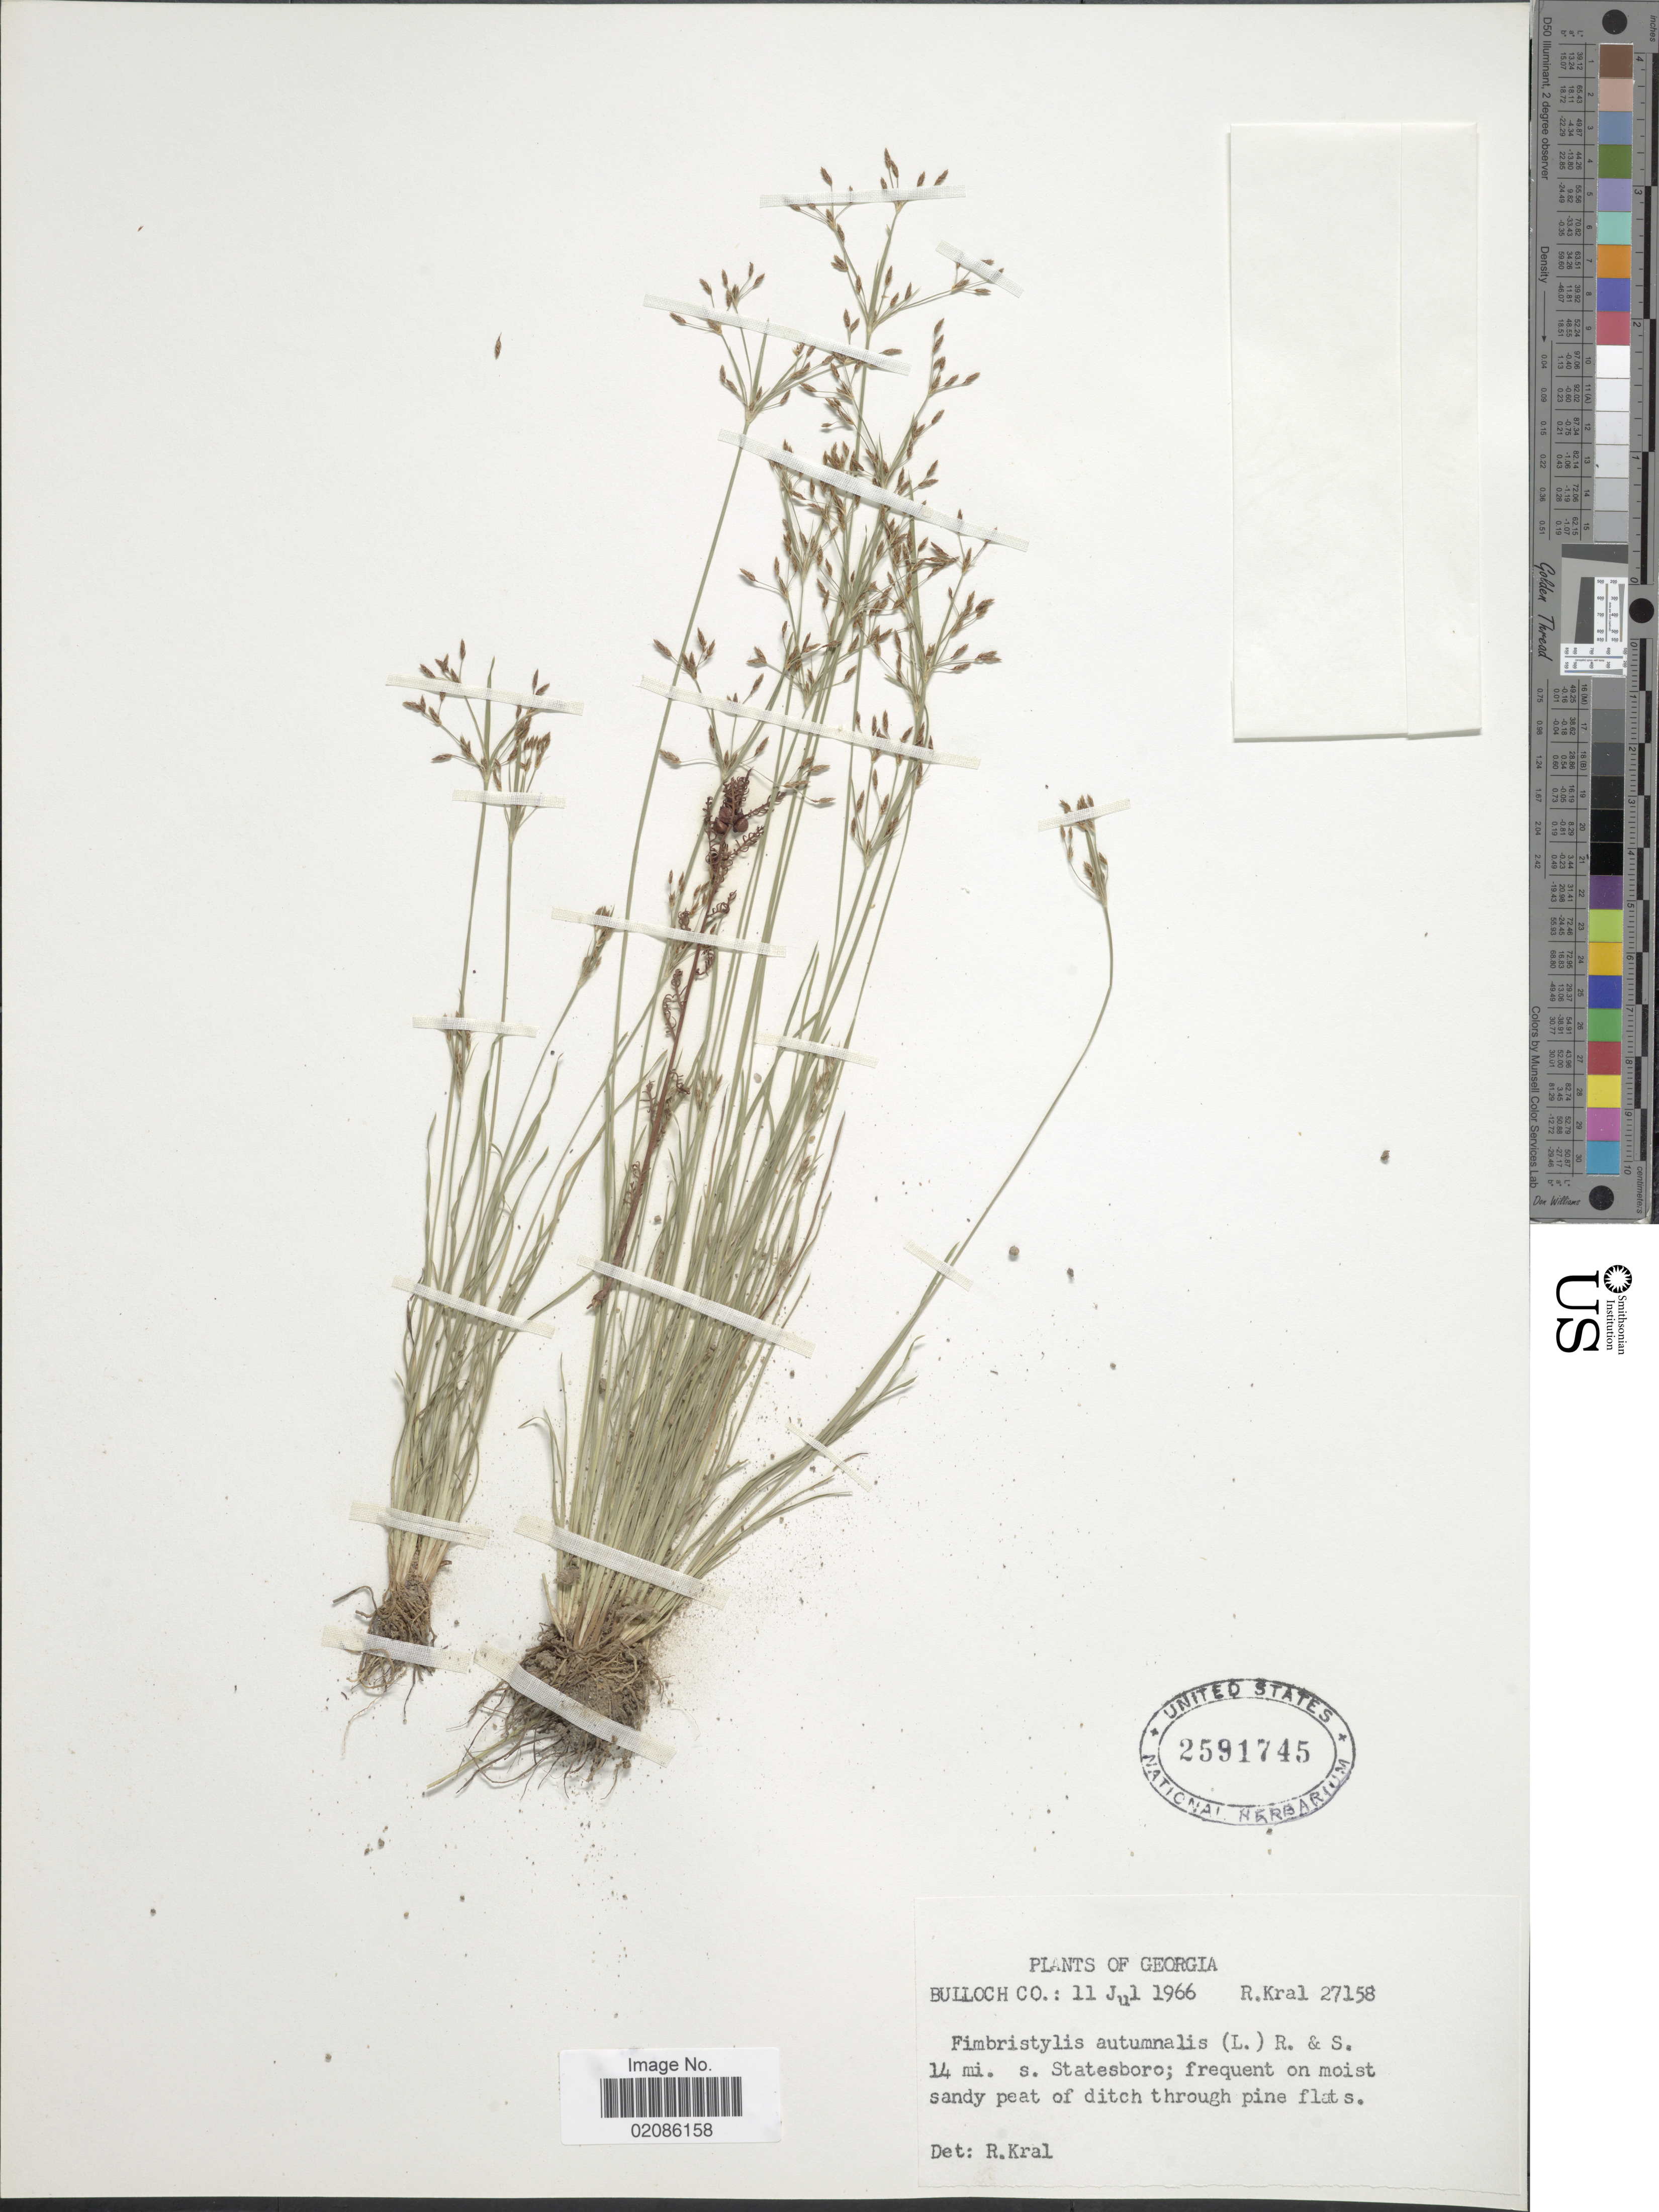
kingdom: Plantae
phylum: Tracheophyta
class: Liliopsida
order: Poales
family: Cyperaceae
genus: Fimbristylis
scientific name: Fimbristylis autumnalis (L.) Roem. & Schult.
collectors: R. Kral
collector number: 27158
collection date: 1966-07-11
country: United States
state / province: Georgia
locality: Bulloch Co. 14 mi. s. Statesboro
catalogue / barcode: US 2591745